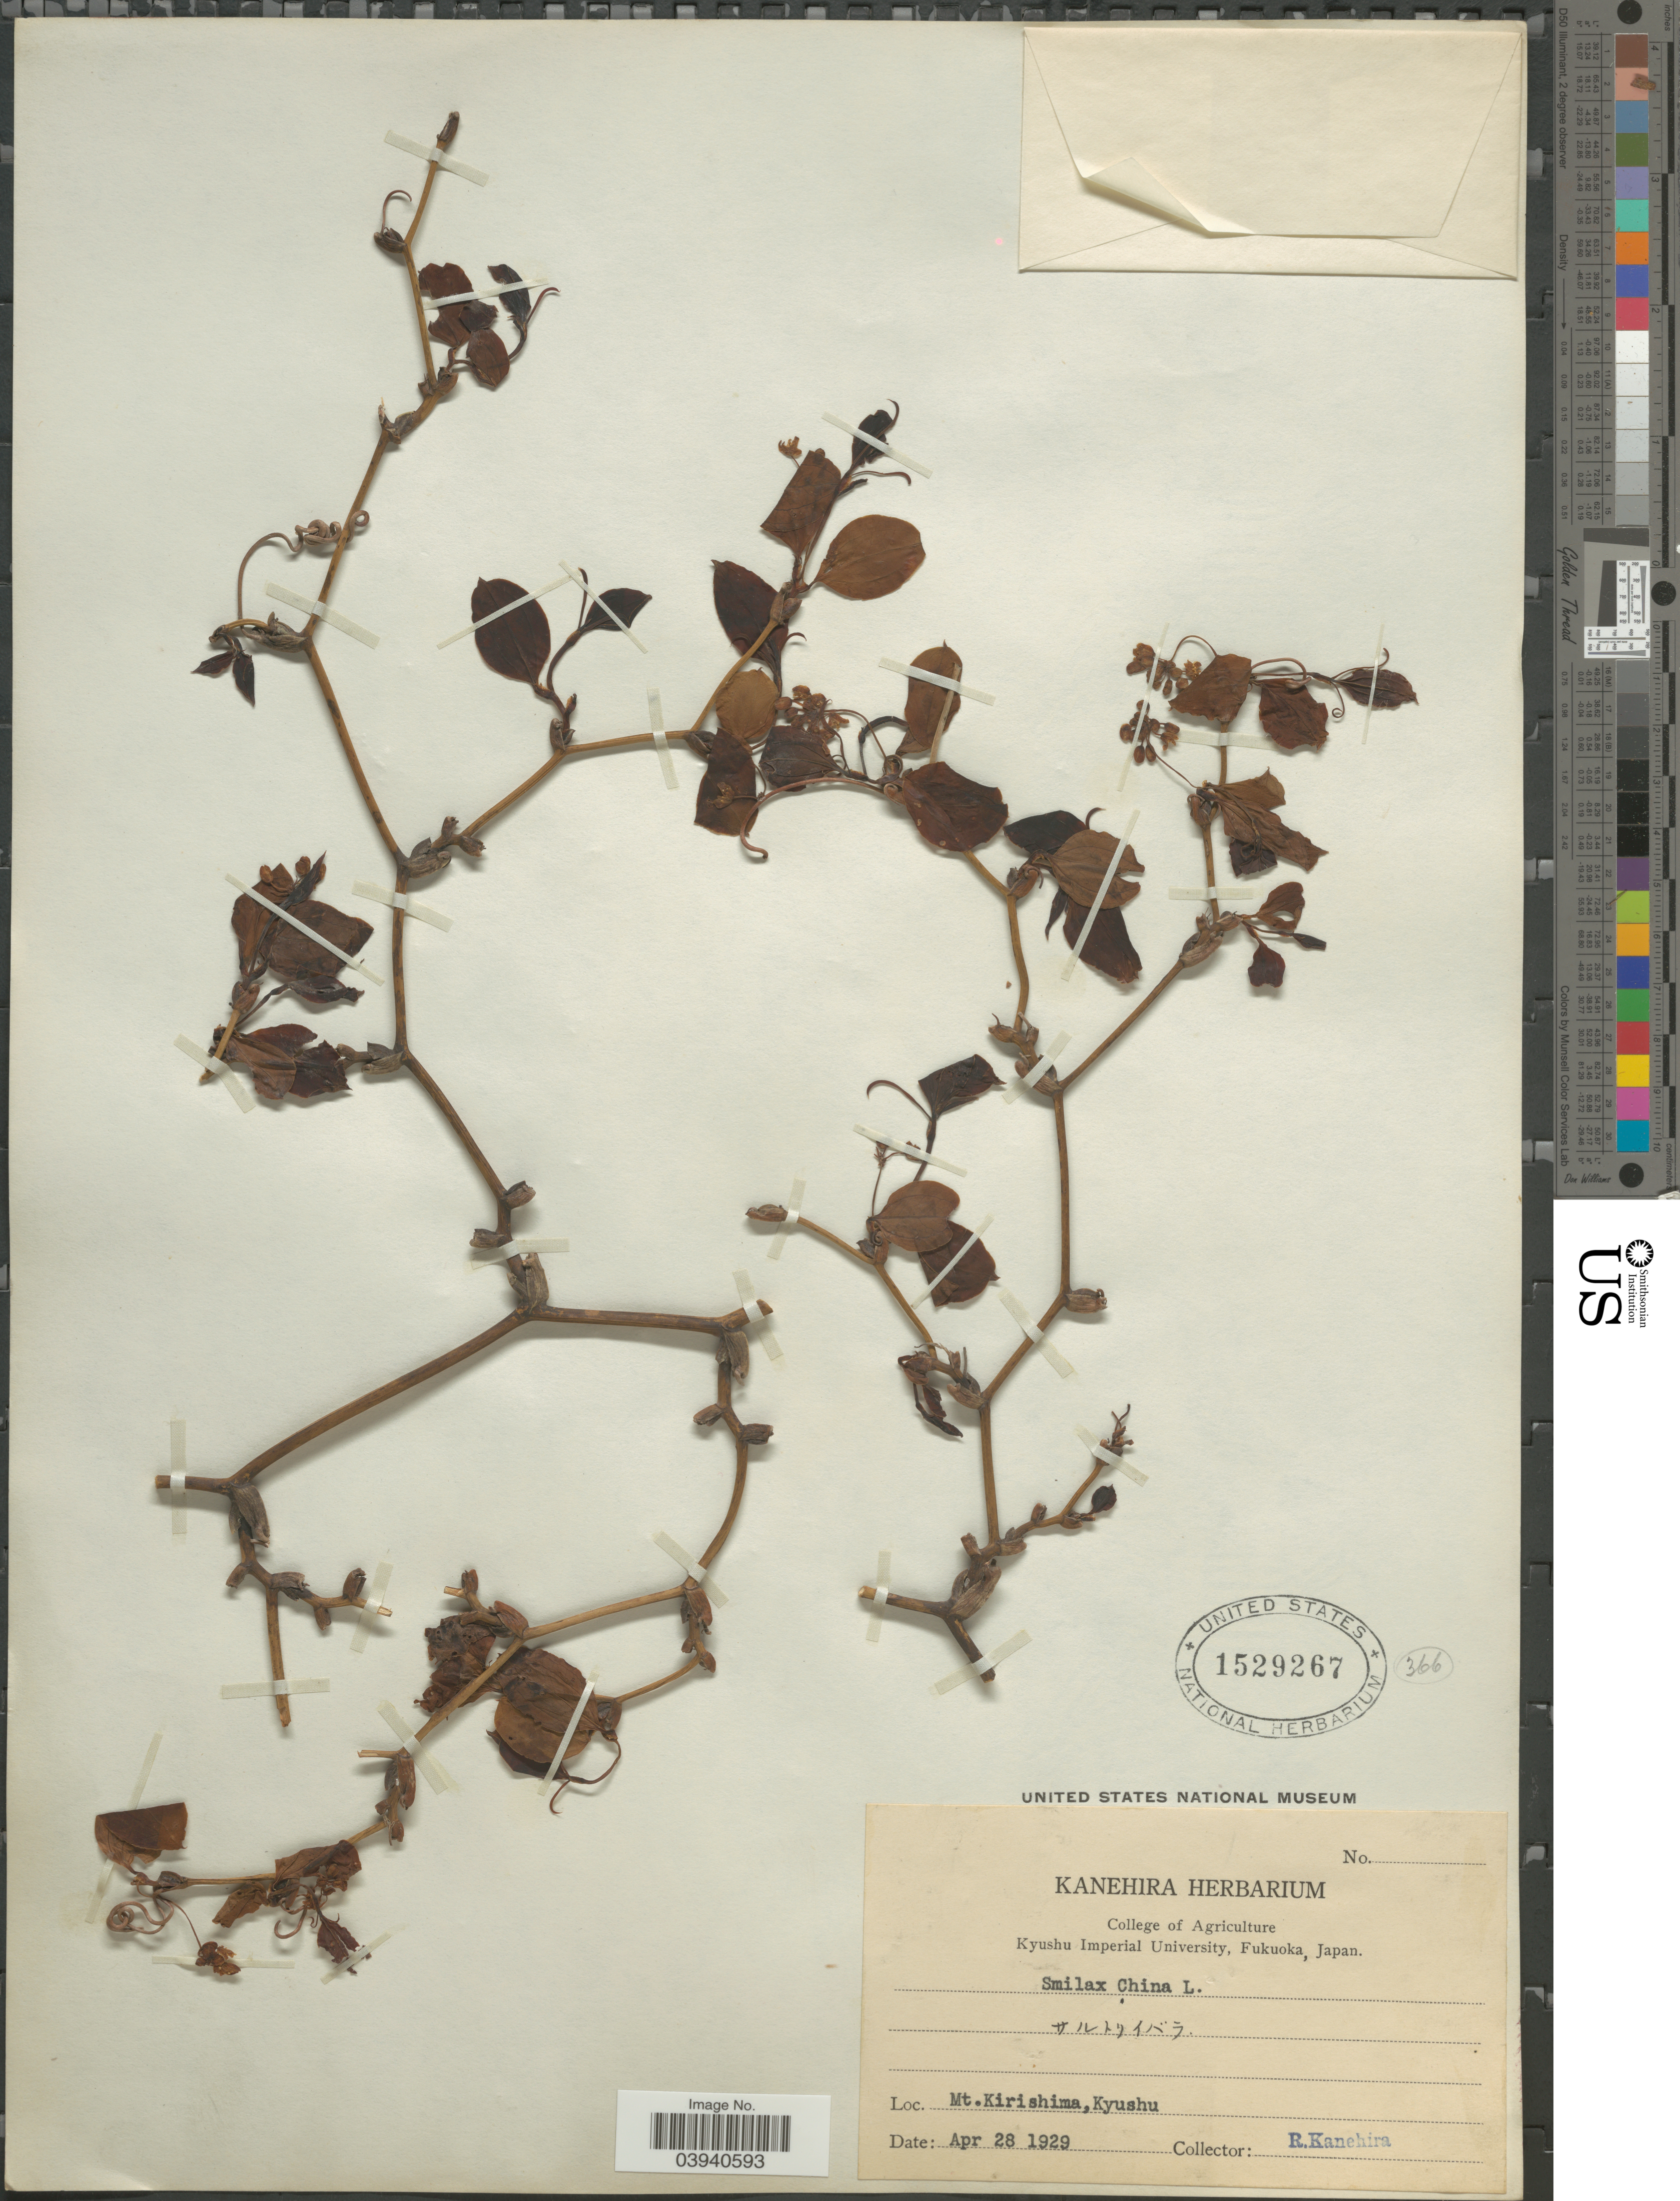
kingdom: Plantae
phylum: Tracheophyta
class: Liliopsida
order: Liliales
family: Smilacaceae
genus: Smilax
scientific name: Smilax china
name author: L.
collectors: R. Kanehira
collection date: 1929-04-28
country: Japan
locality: Mt.Kirishima,Kyushu.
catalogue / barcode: US 1529267